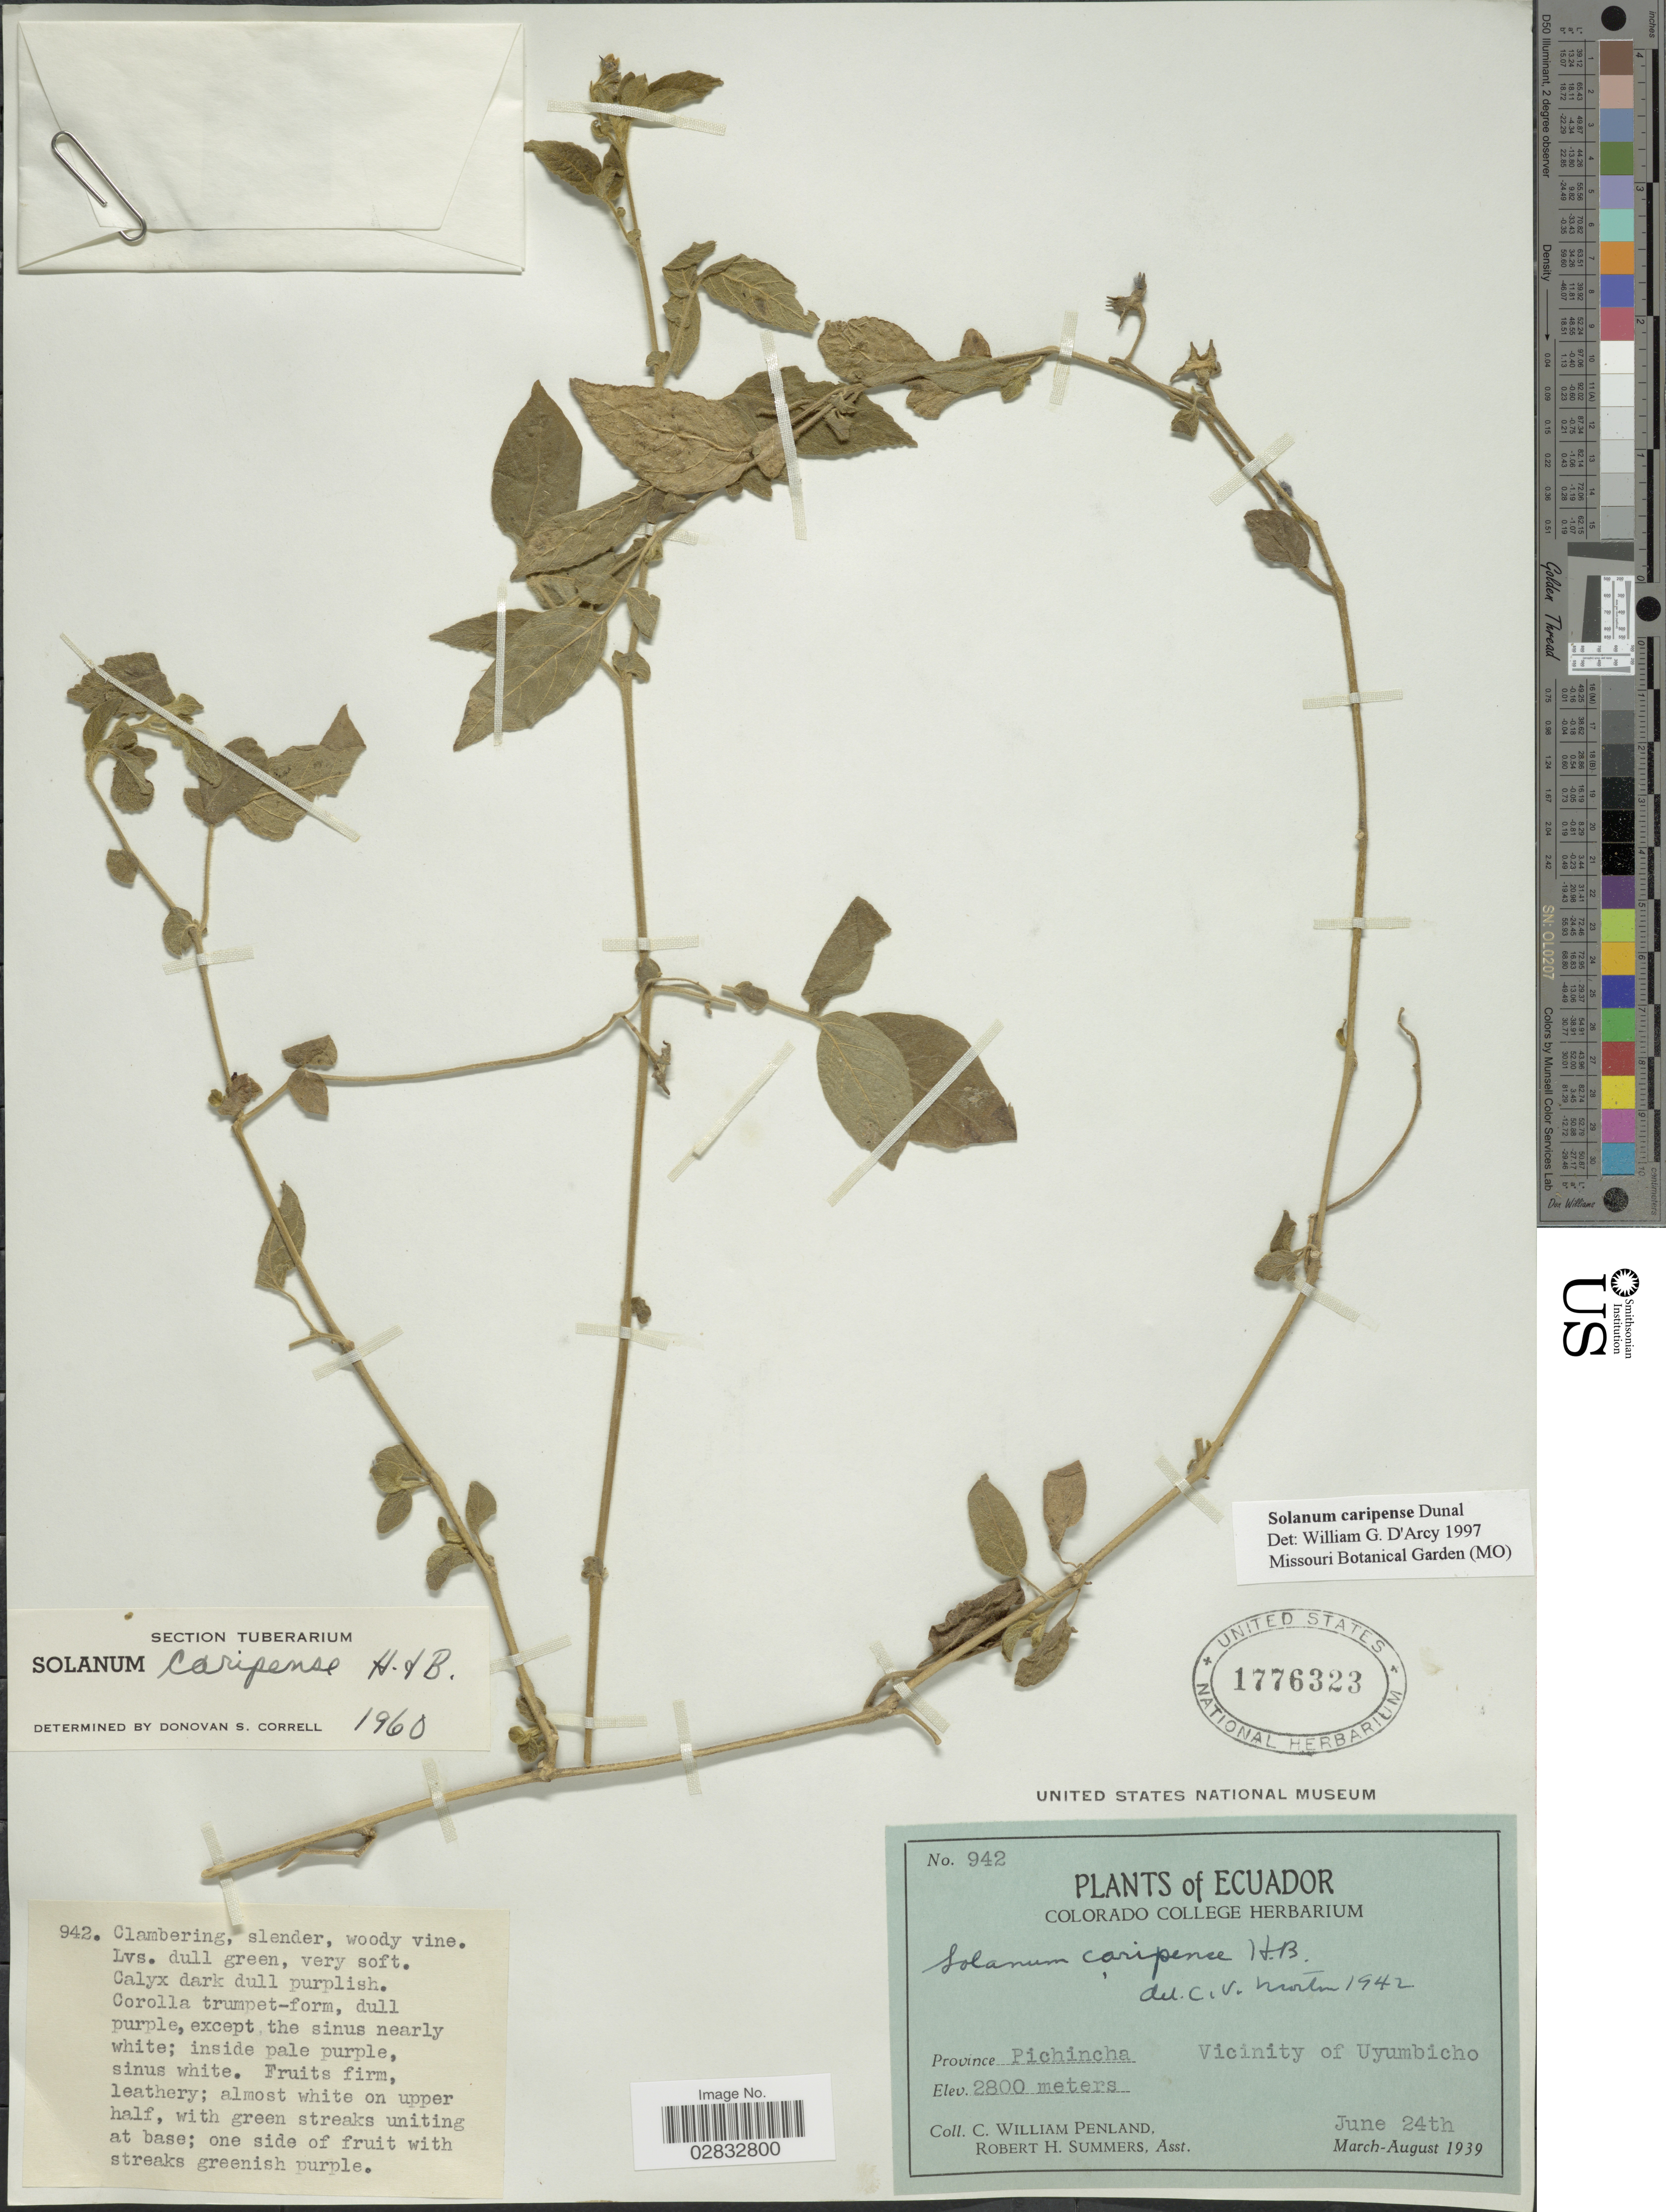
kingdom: Plantae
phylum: Tracheophyta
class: Magnoliopsida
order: Solanales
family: Solanaceae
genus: Solanum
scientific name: Solanum caripense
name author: Humb. & Bonpl. ex Dunal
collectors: C. W. Penland & R. Summers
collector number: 942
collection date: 1939-06-24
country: Ecuador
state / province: Pichincha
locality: Vicinity of Uyumbicho.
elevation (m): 2800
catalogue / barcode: US 1776323